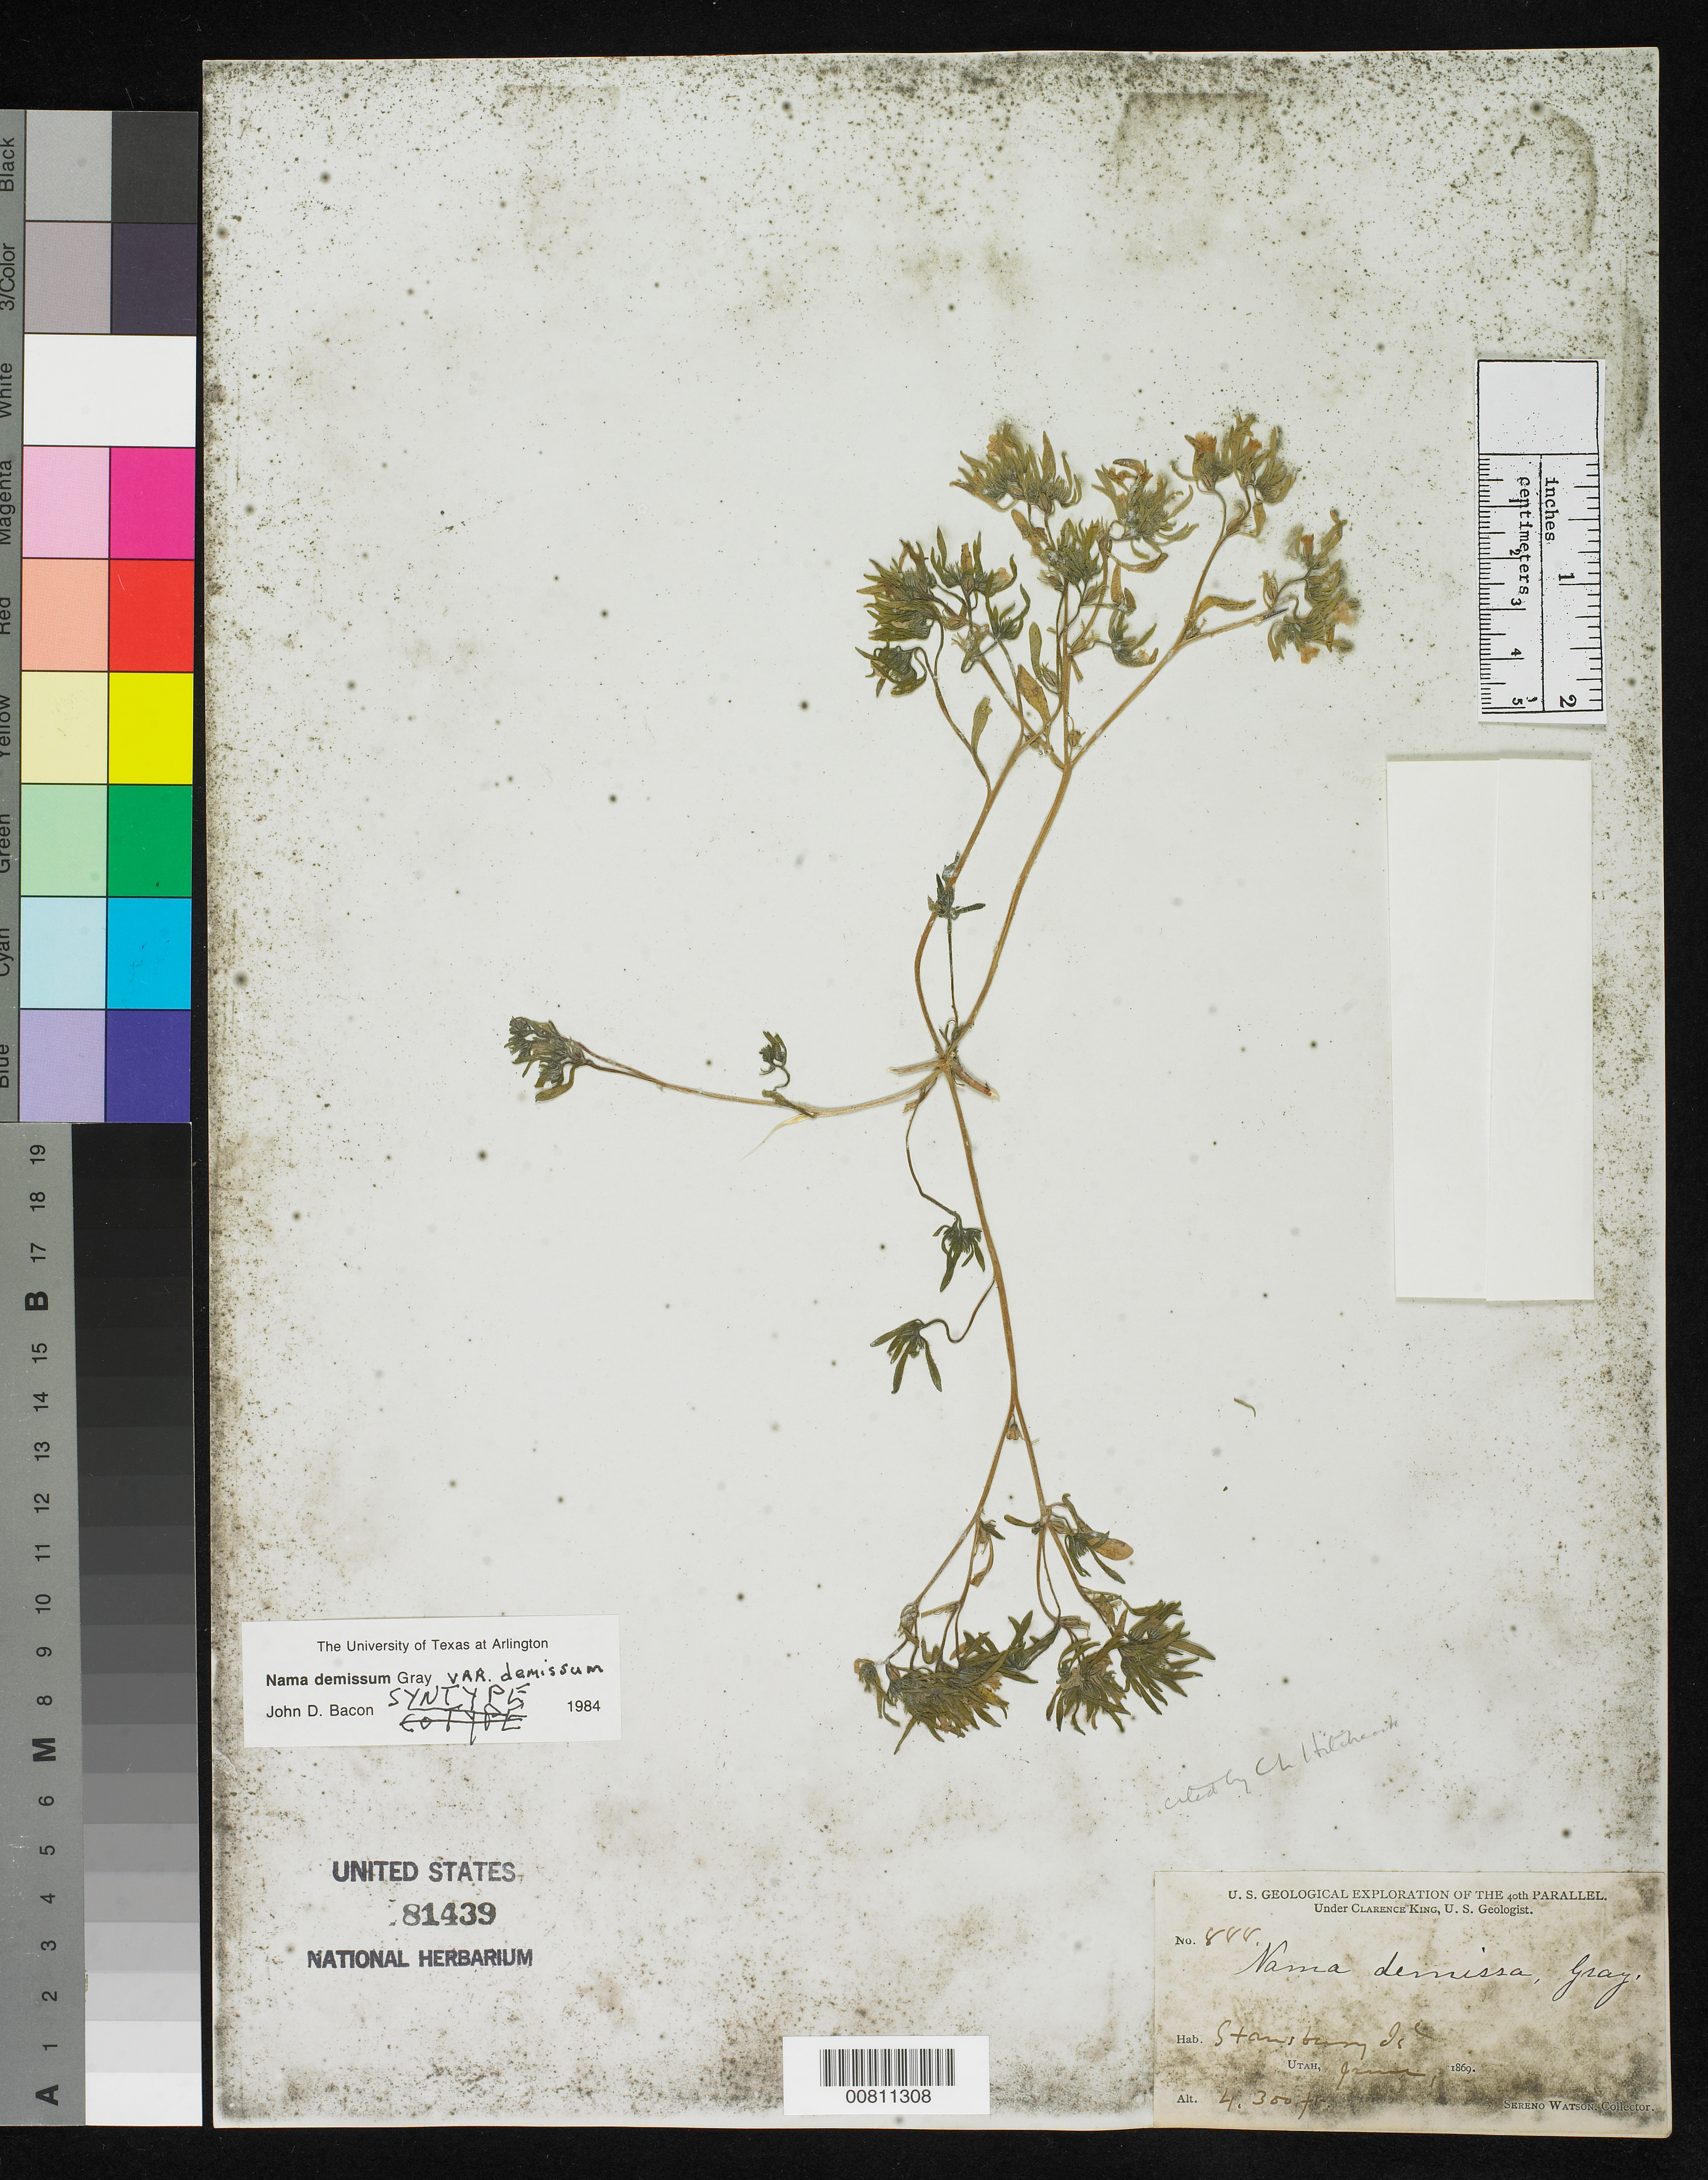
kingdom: Plantae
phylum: Tracheophyta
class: Magnoliopsida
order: Boraginales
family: Namaceae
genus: Nama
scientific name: Nama demissa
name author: A. Gray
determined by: Bacon, J. D.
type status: Syntype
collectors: S. Watson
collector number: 888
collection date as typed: Jun 1869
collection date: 1869-06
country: United States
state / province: Utah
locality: Stansburg Isl.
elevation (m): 1311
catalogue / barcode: US 81439